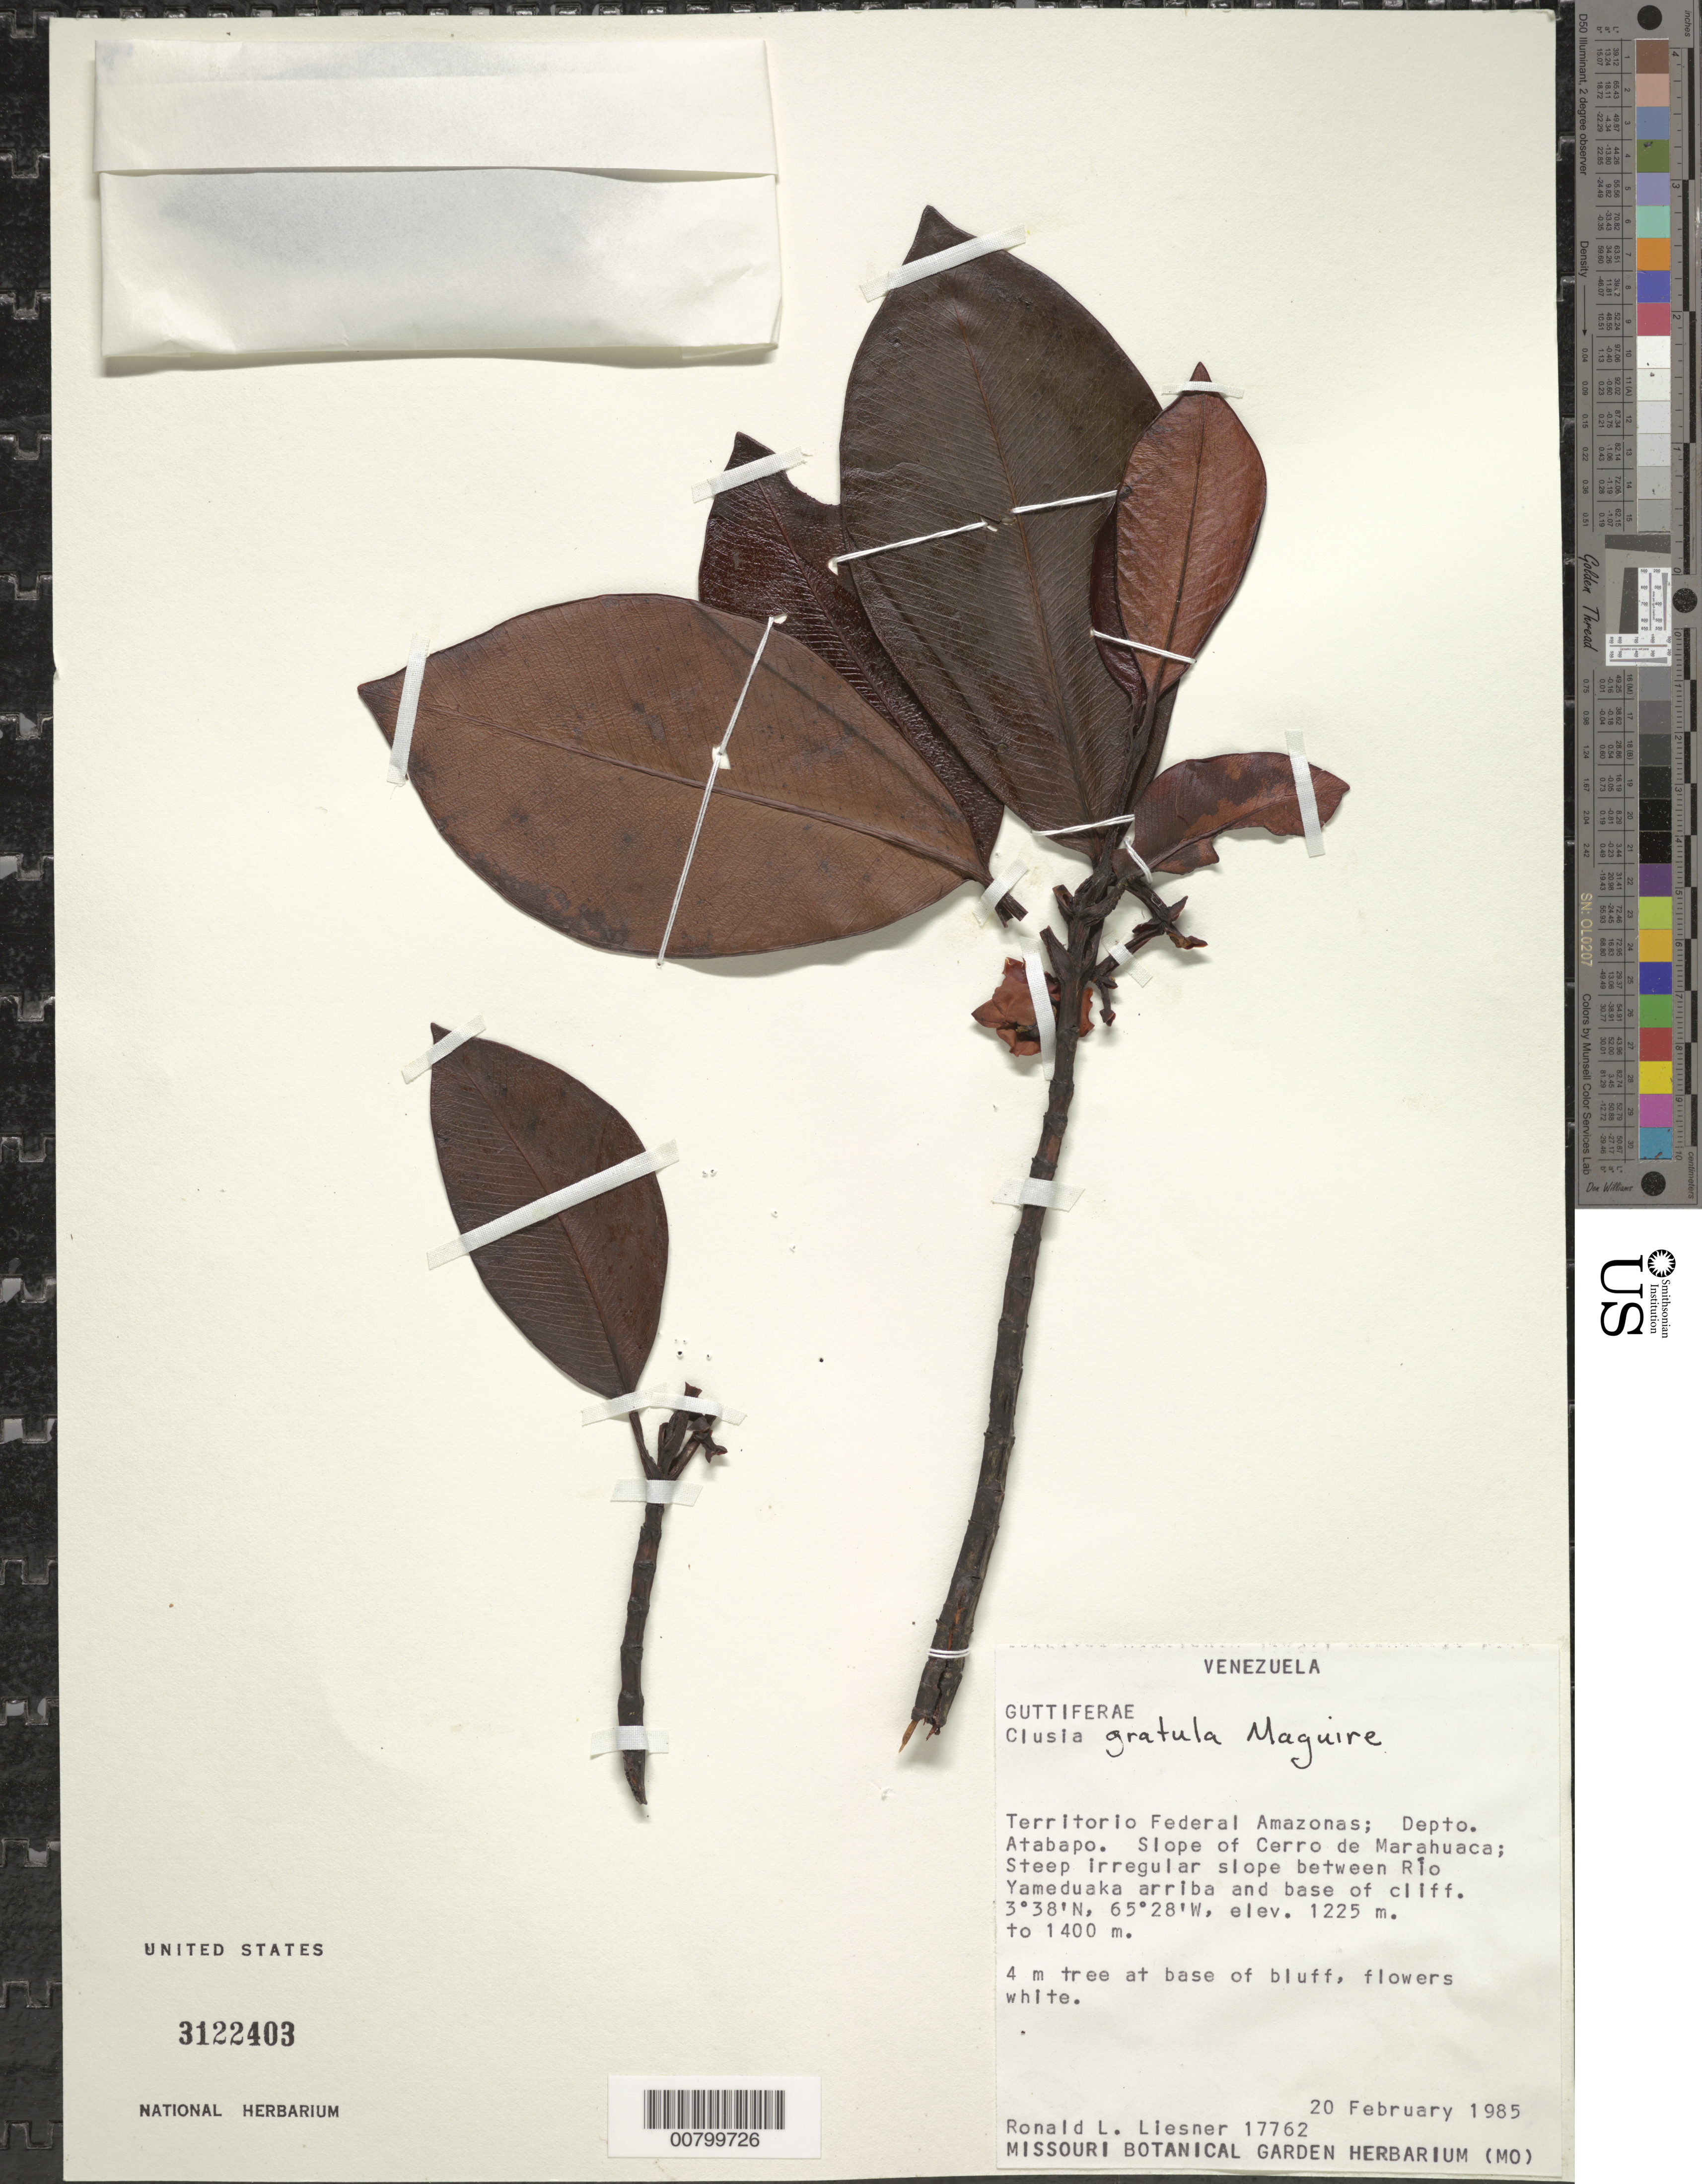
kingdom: Plantae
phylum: Tracheophyta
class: Magnoliopsida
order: Malpighiales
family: Clusiaceae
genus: Clusia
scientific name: Clusia gratula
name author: Maguire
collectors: R. L. Liesner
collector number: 17762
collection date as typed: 20-Feb-85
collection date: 1985-02-20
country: Venezuela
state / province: Amazonas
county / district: Atabapo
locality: Cerro de Marahuaca slope, Río Yameduaka arriba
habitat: Base of bluff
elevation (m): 1225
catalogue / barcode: US 3122403